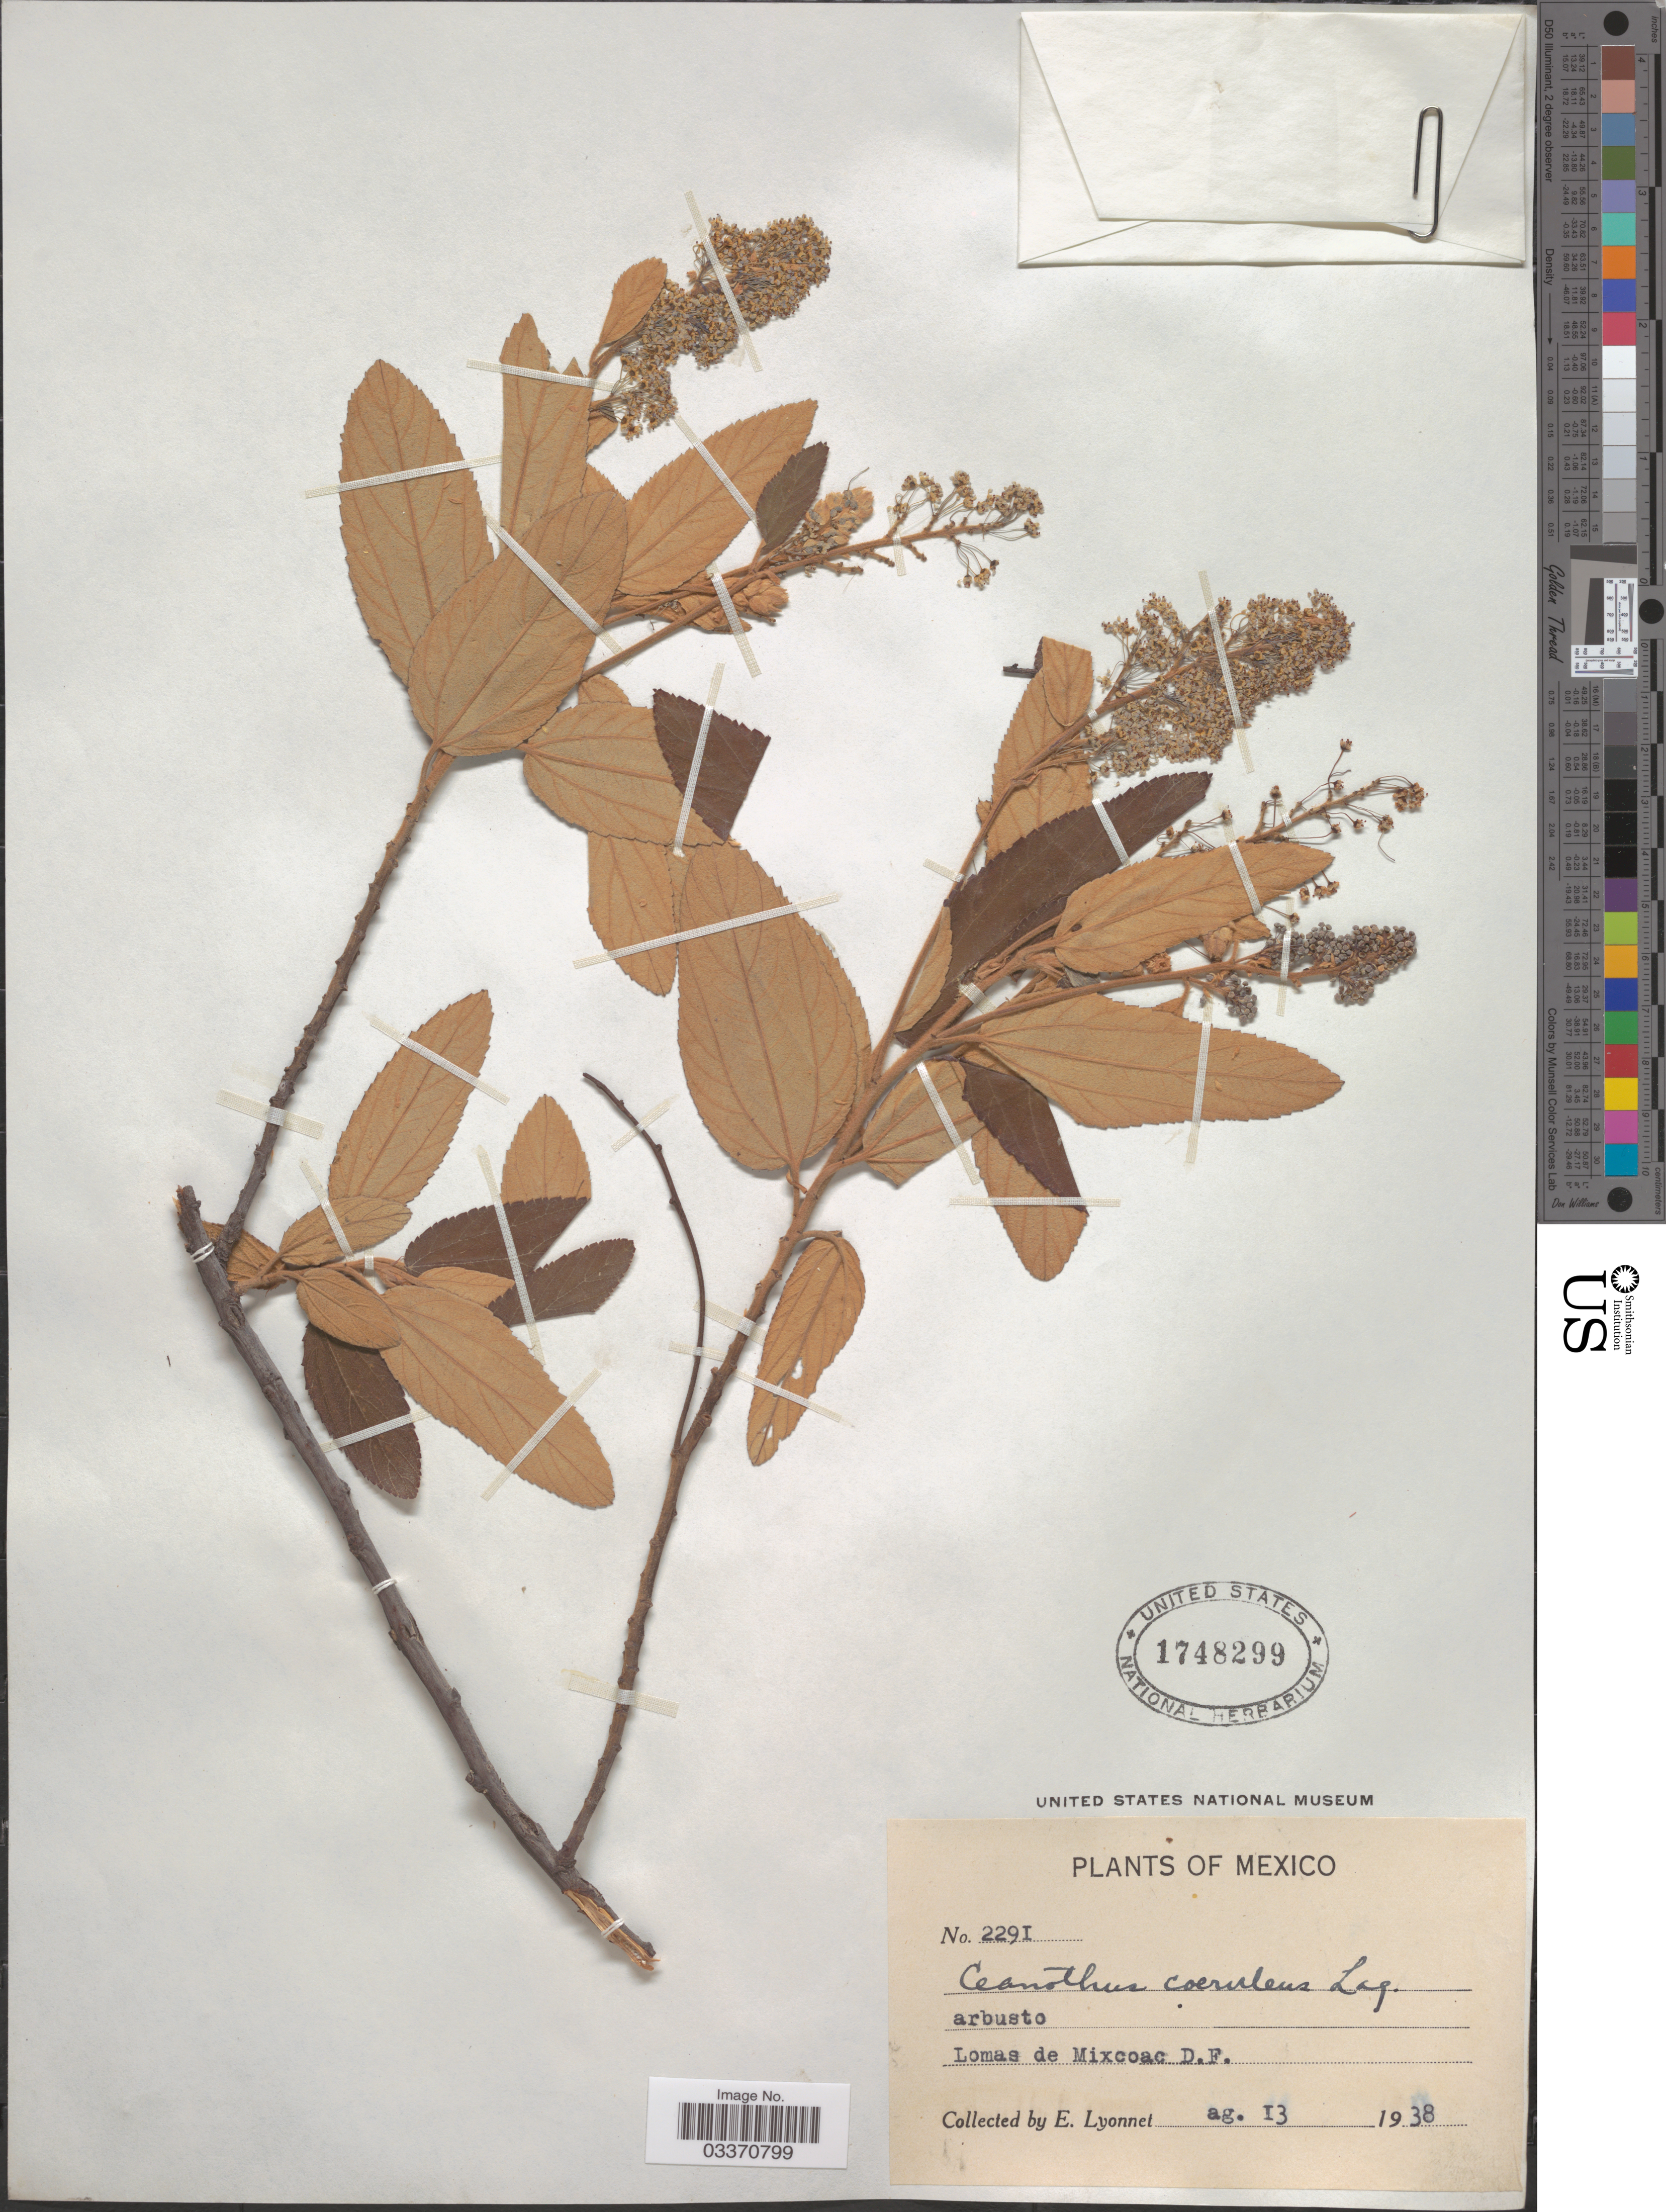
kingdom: Plantae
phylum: Tracheophyta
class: Magnoliopsida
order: Rosales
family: Rhamnaceae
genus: Ceanothus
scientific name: Ceanothus caeruleus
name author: Lag.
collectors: E. Lyonnet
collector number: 2291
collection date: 1938-08-13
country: Mexico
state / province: Distrito Federal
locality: Lomas de Mixcoac.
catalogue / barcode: US 1748299